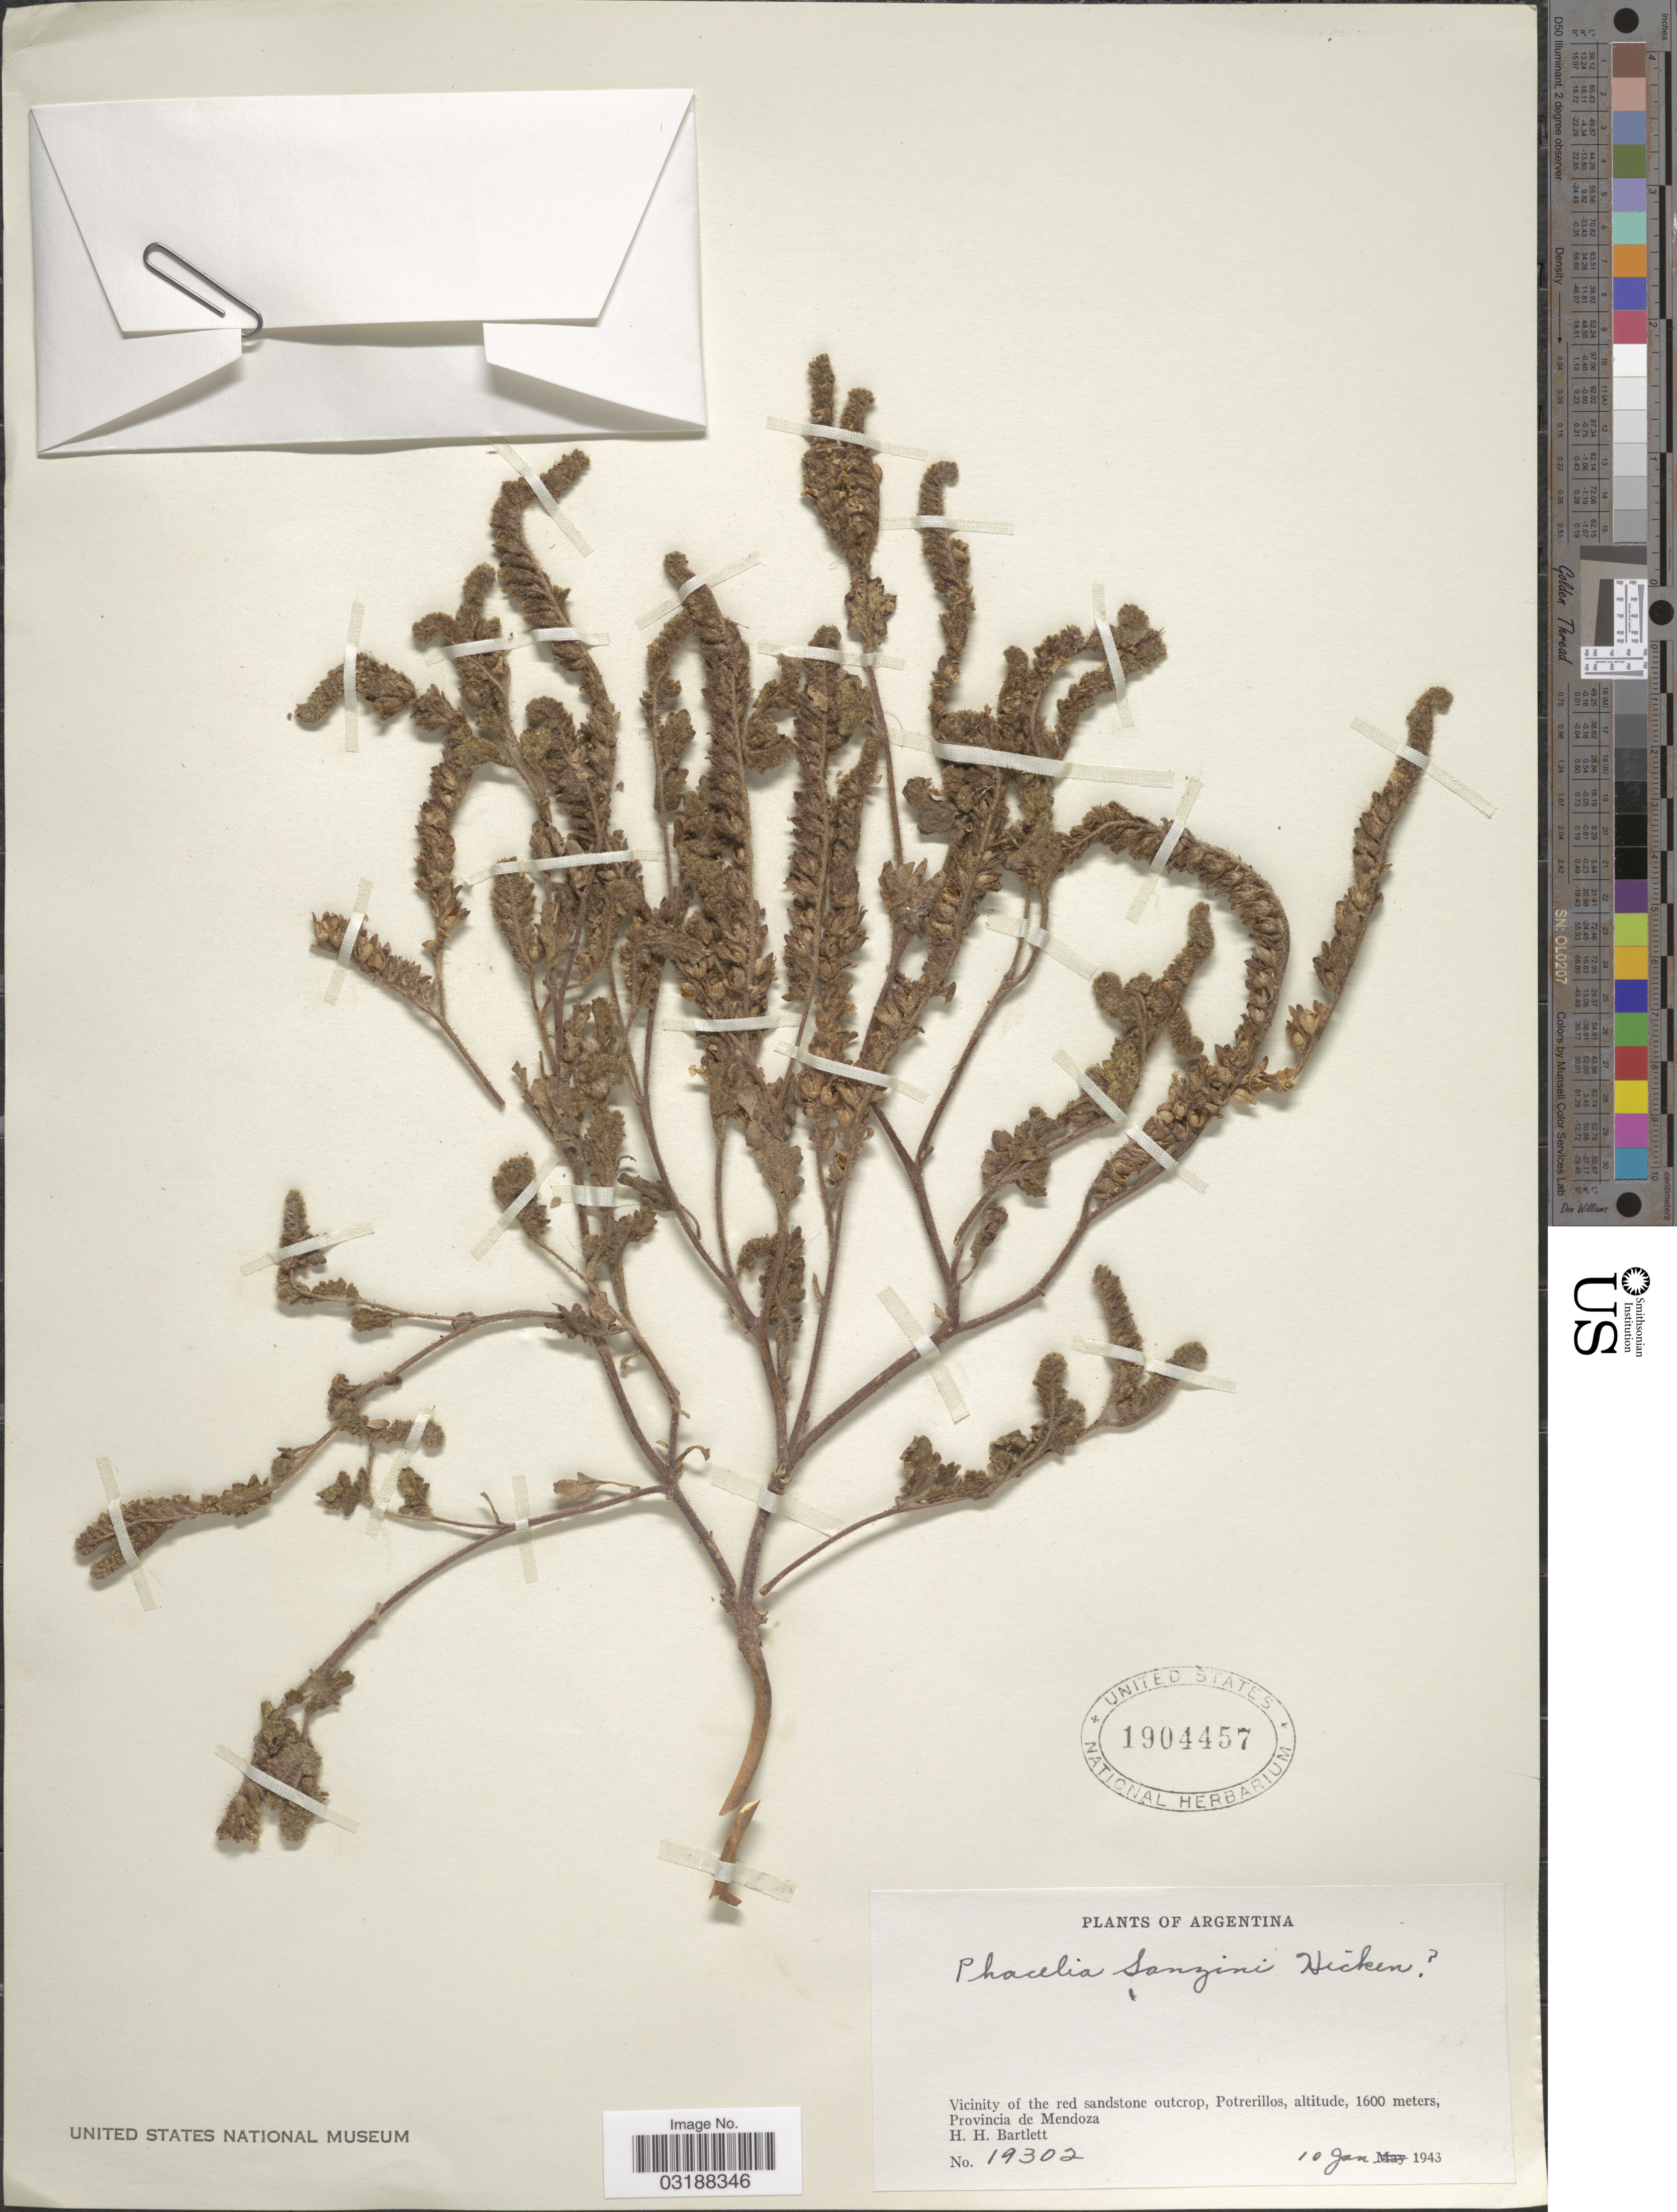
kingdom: Plantae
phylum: Tracheophyta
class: Magnoliopsida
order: Boraginales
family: Hydrophyllaceae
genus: Phacelia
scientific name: Phacelia sanzinii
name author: Hicken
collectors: H. H. Bartlett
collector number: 19302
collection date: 1943-01-10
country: Argentina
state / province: Mendoza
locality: Vicinity of the red sandstone outcrop, Potrerillos, Provincia de Mendoza.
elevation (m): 1600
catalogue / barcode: US 1904457